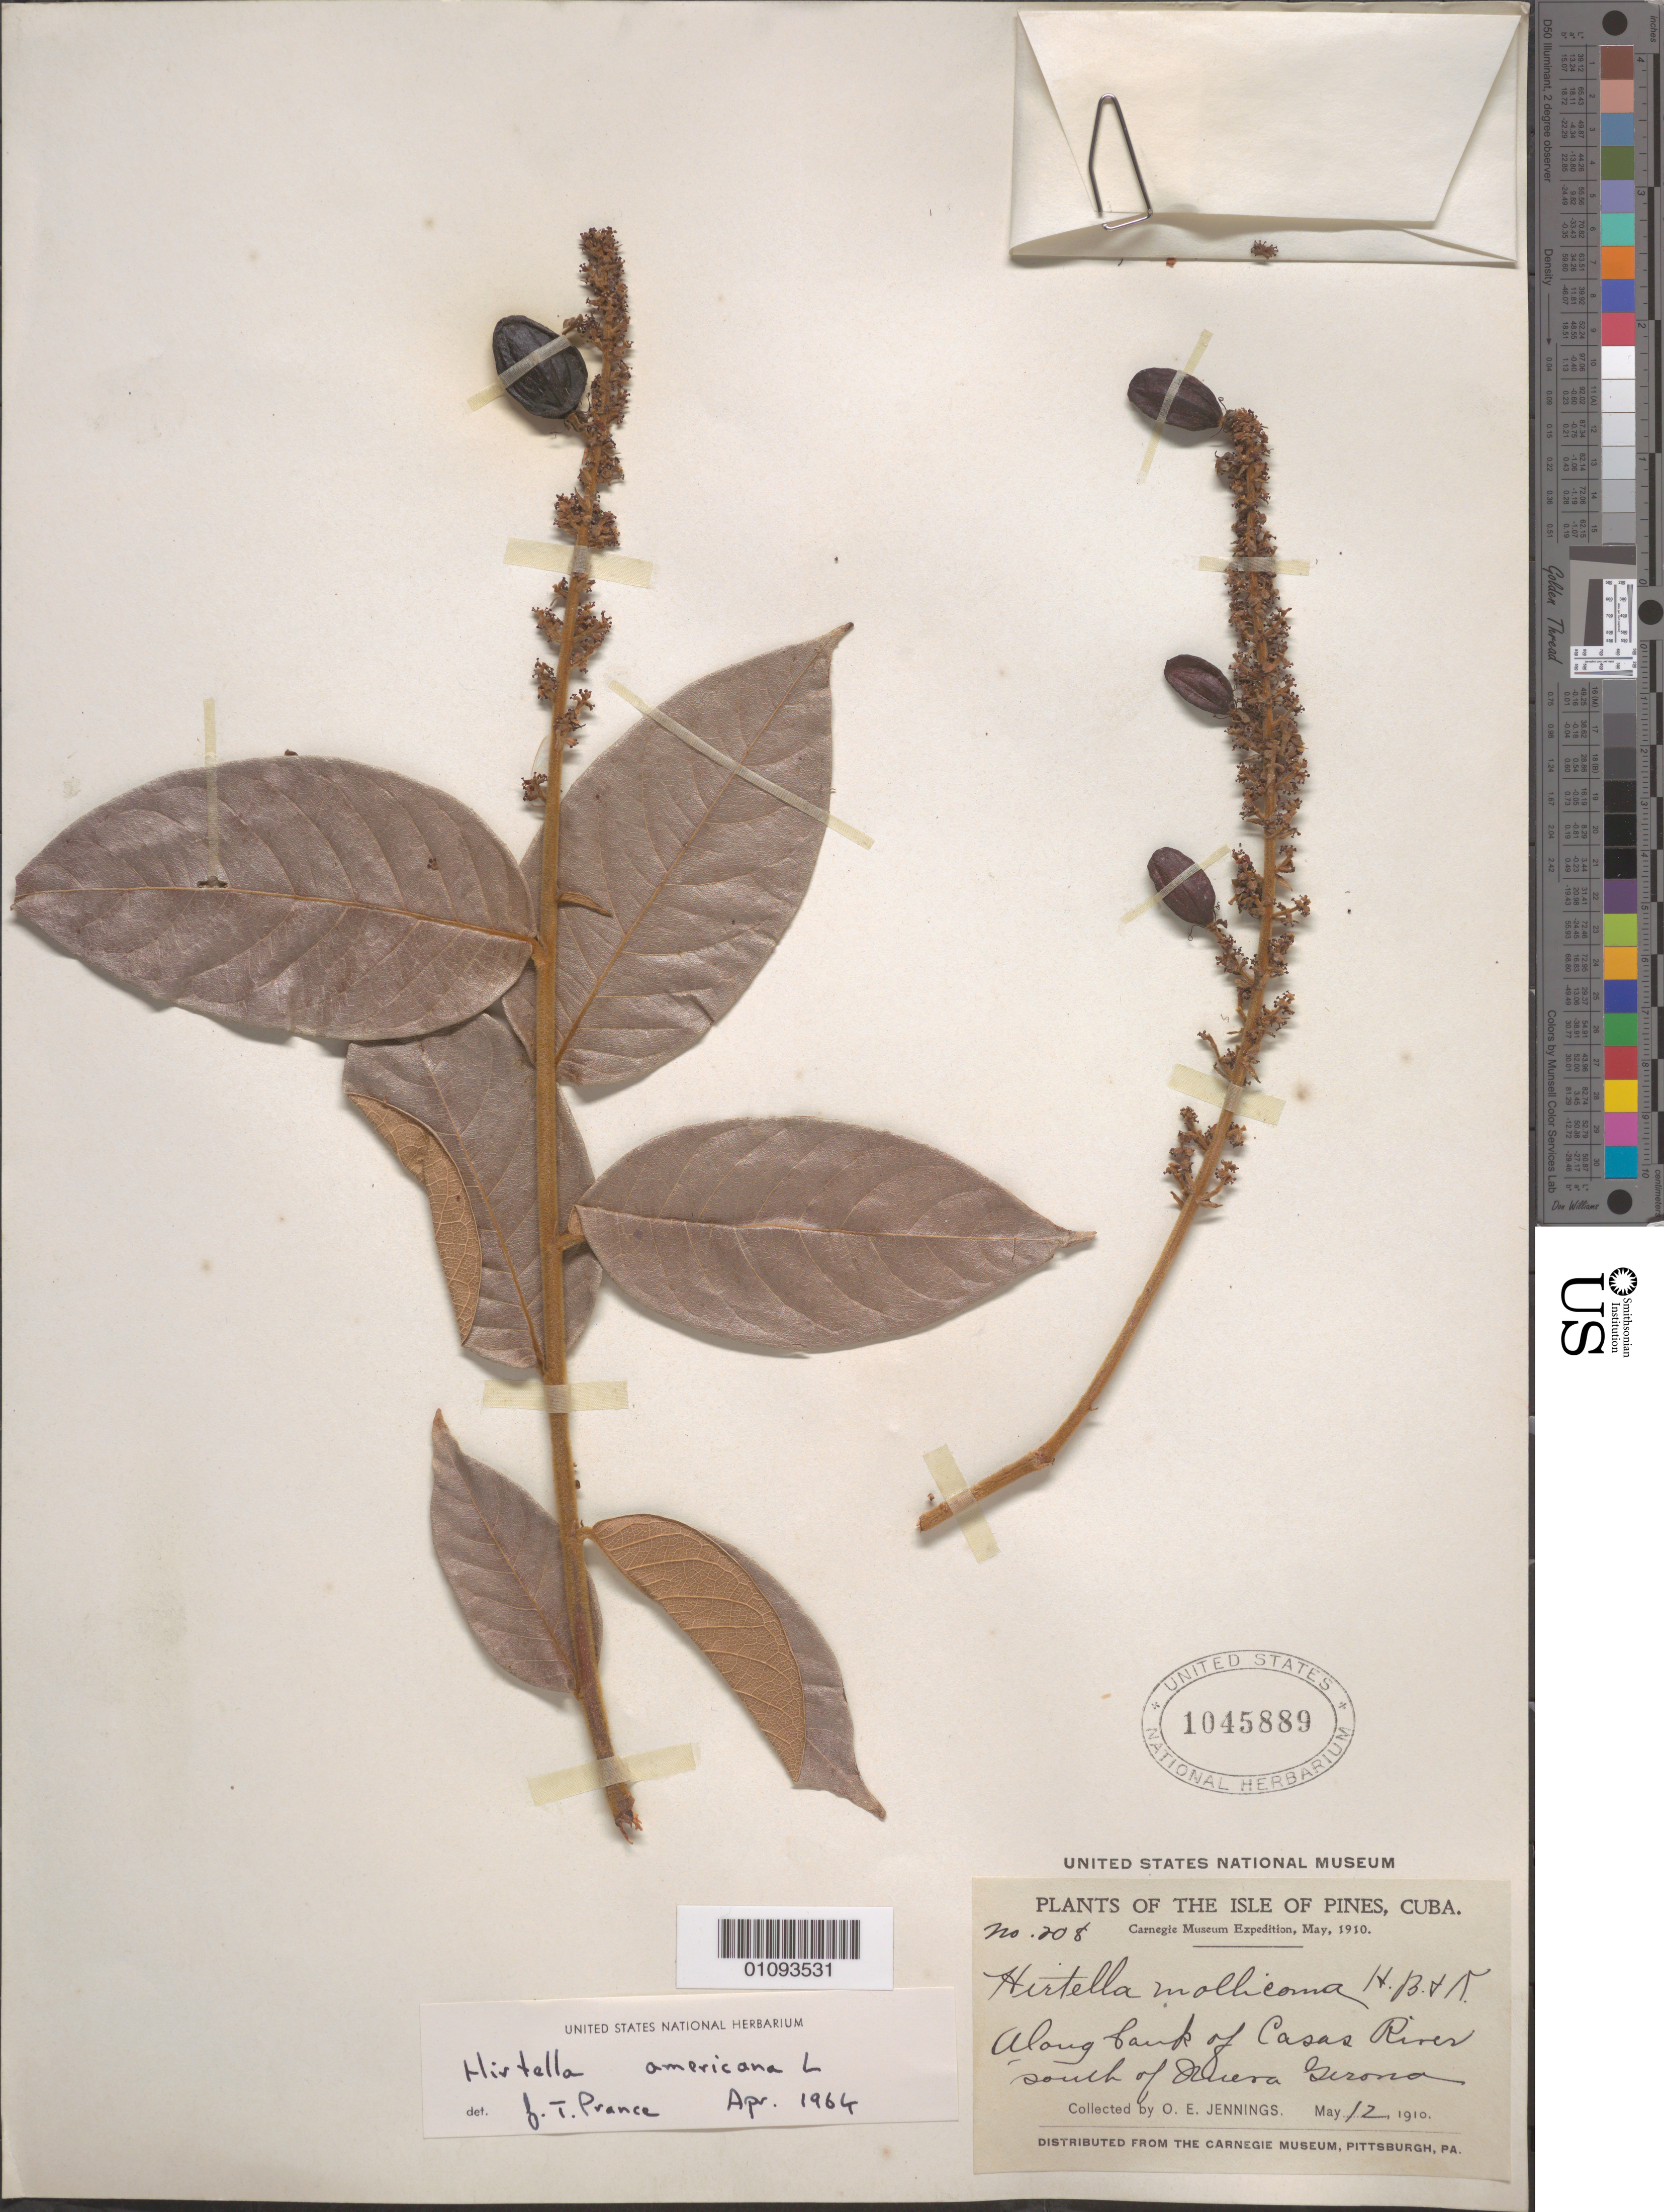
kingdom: Plantae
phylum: Tracheophyta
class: Magnoliopsida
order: Malpighiales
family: Chrysobalanaceae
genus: Hirtella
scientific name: Hirtella americana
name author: L.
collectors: O. E. Jennings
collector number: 208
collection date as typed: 12 May 1910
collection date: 1910-05-12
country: Cuba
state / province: Isla de La Juventud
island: Isla de la Juventud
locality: Isle of Pines, Along the Bank of the Las Casa River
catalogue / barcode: US 1045889